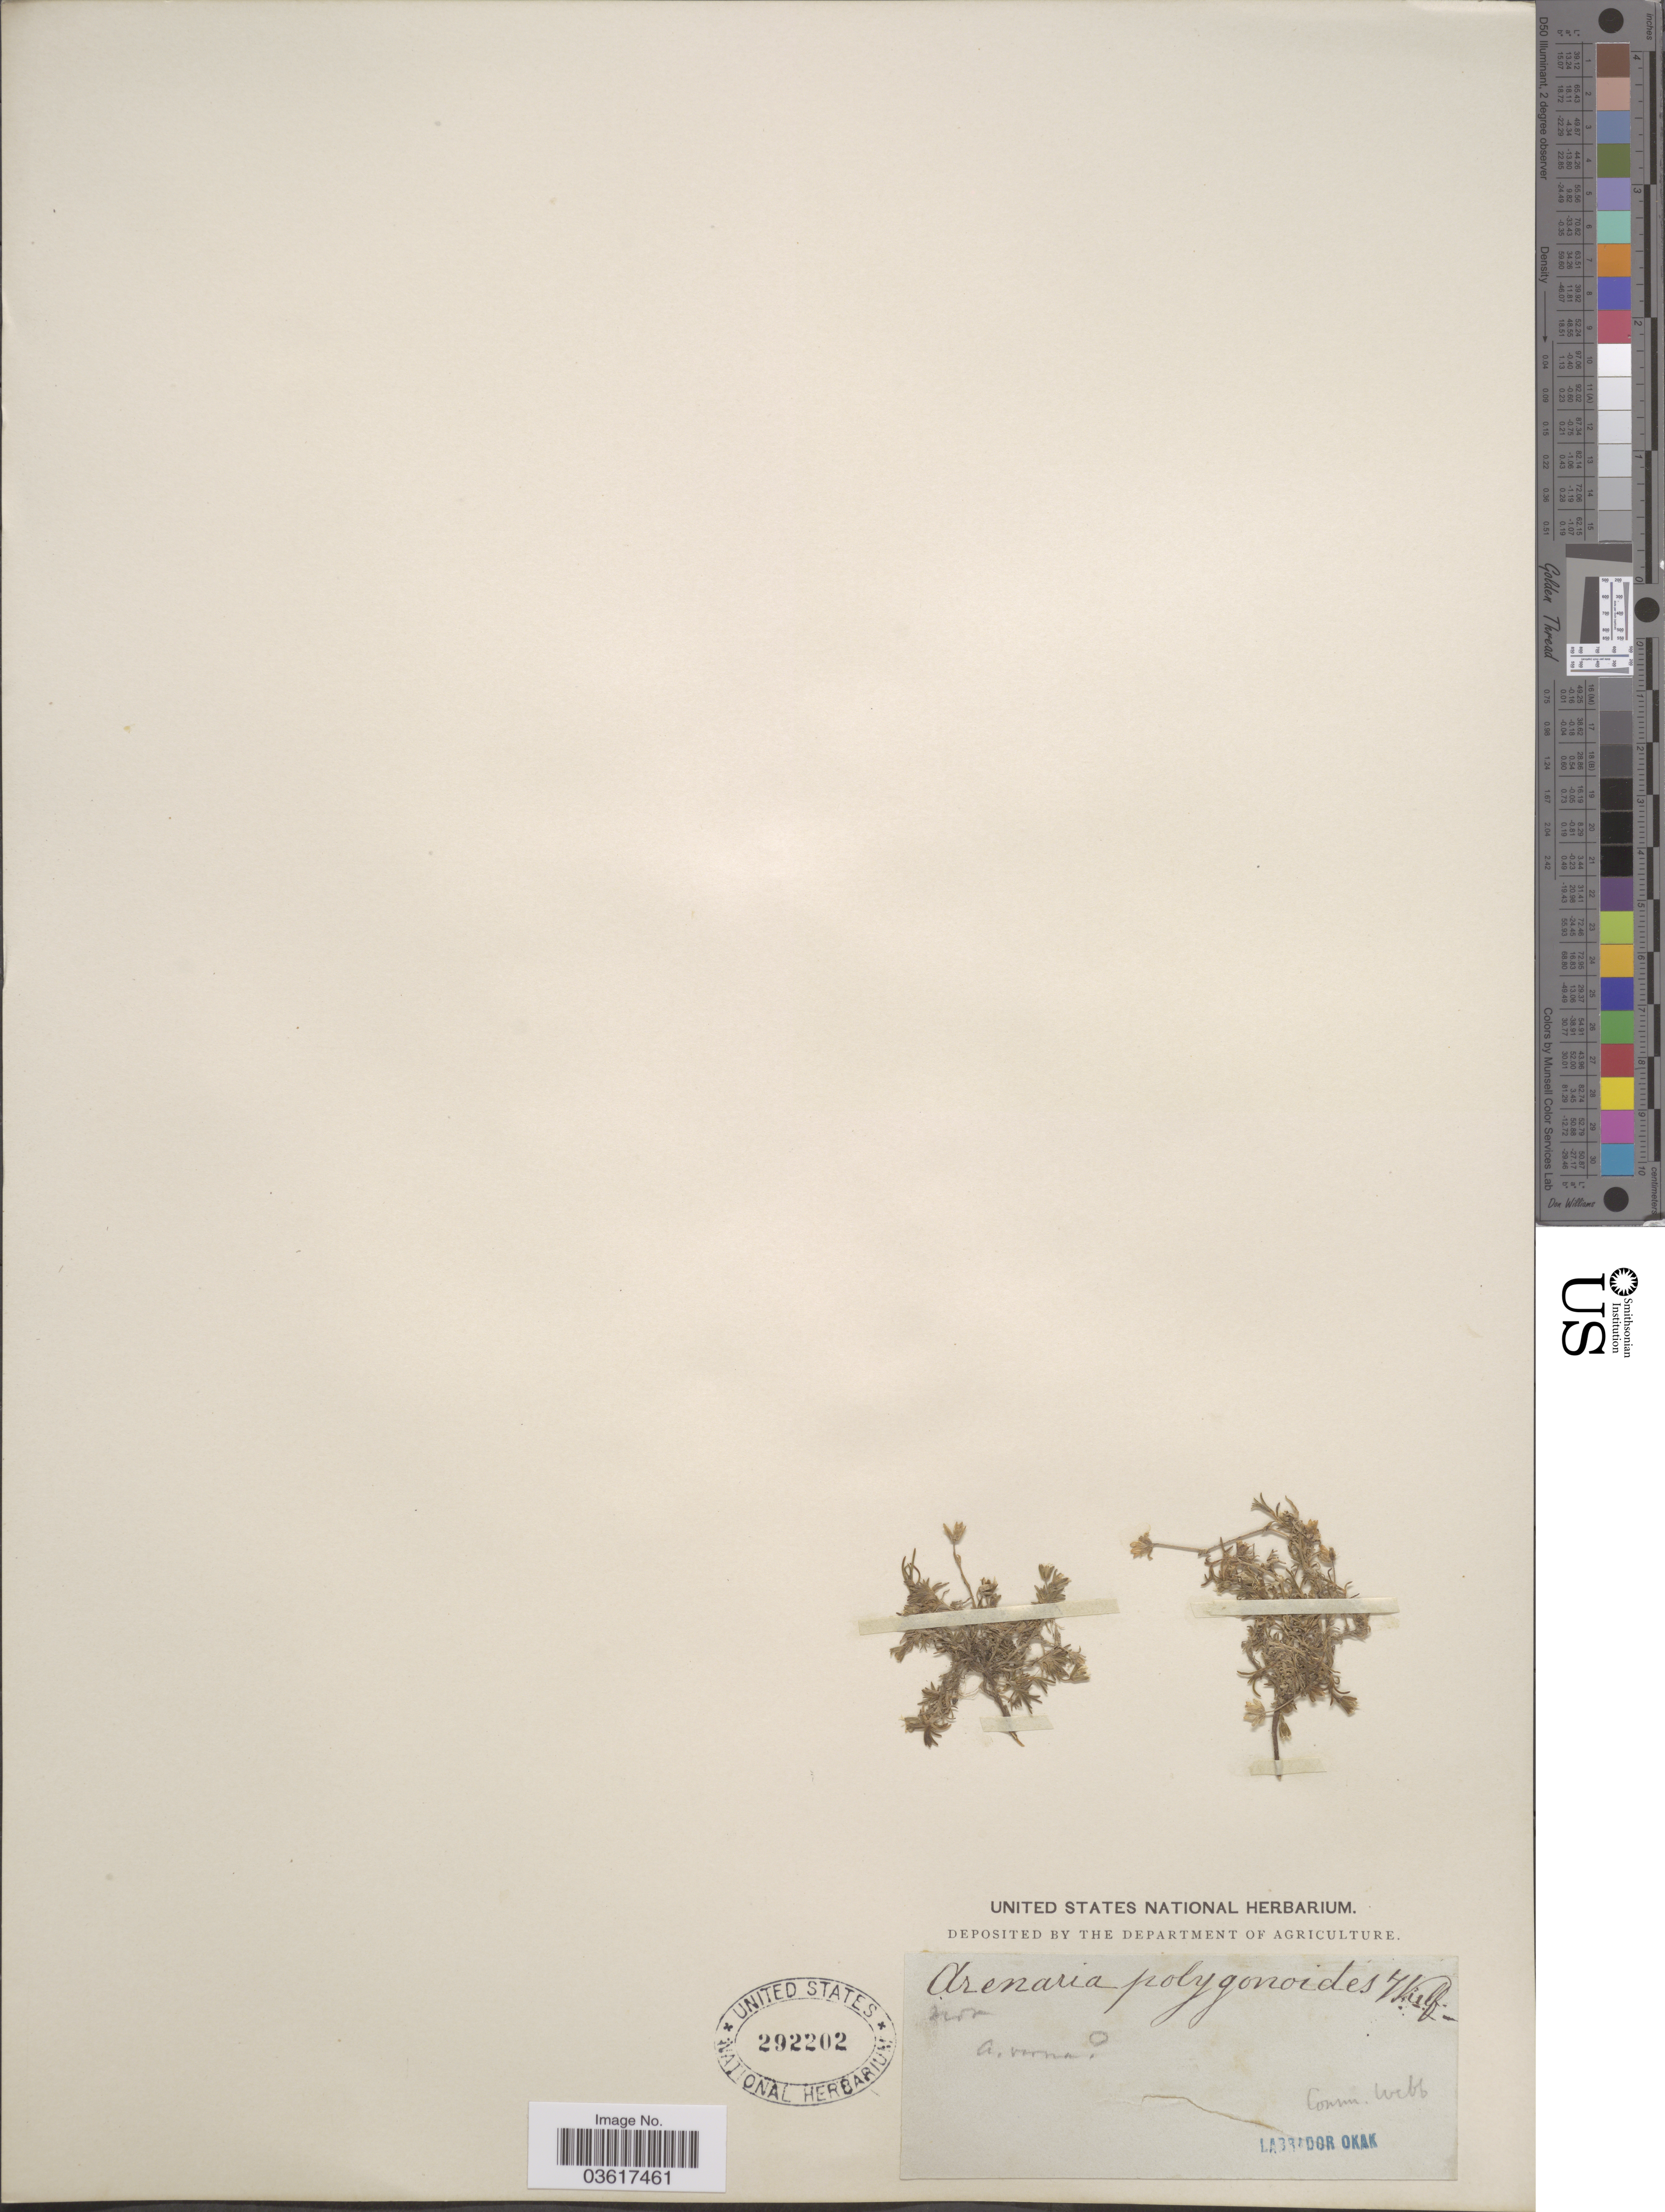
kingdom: Plantae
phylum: Tracheophyta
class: Magnoliopsida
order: Caryophyllales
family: Caryophyllaceae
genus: Moehringia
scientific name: Moehringia polygonoides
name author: (Wulfen) Mert. & W.D.J. Koch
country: Canada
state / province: Newfoundland and Labrador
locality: Labrador Okak.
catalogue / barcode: US 292202